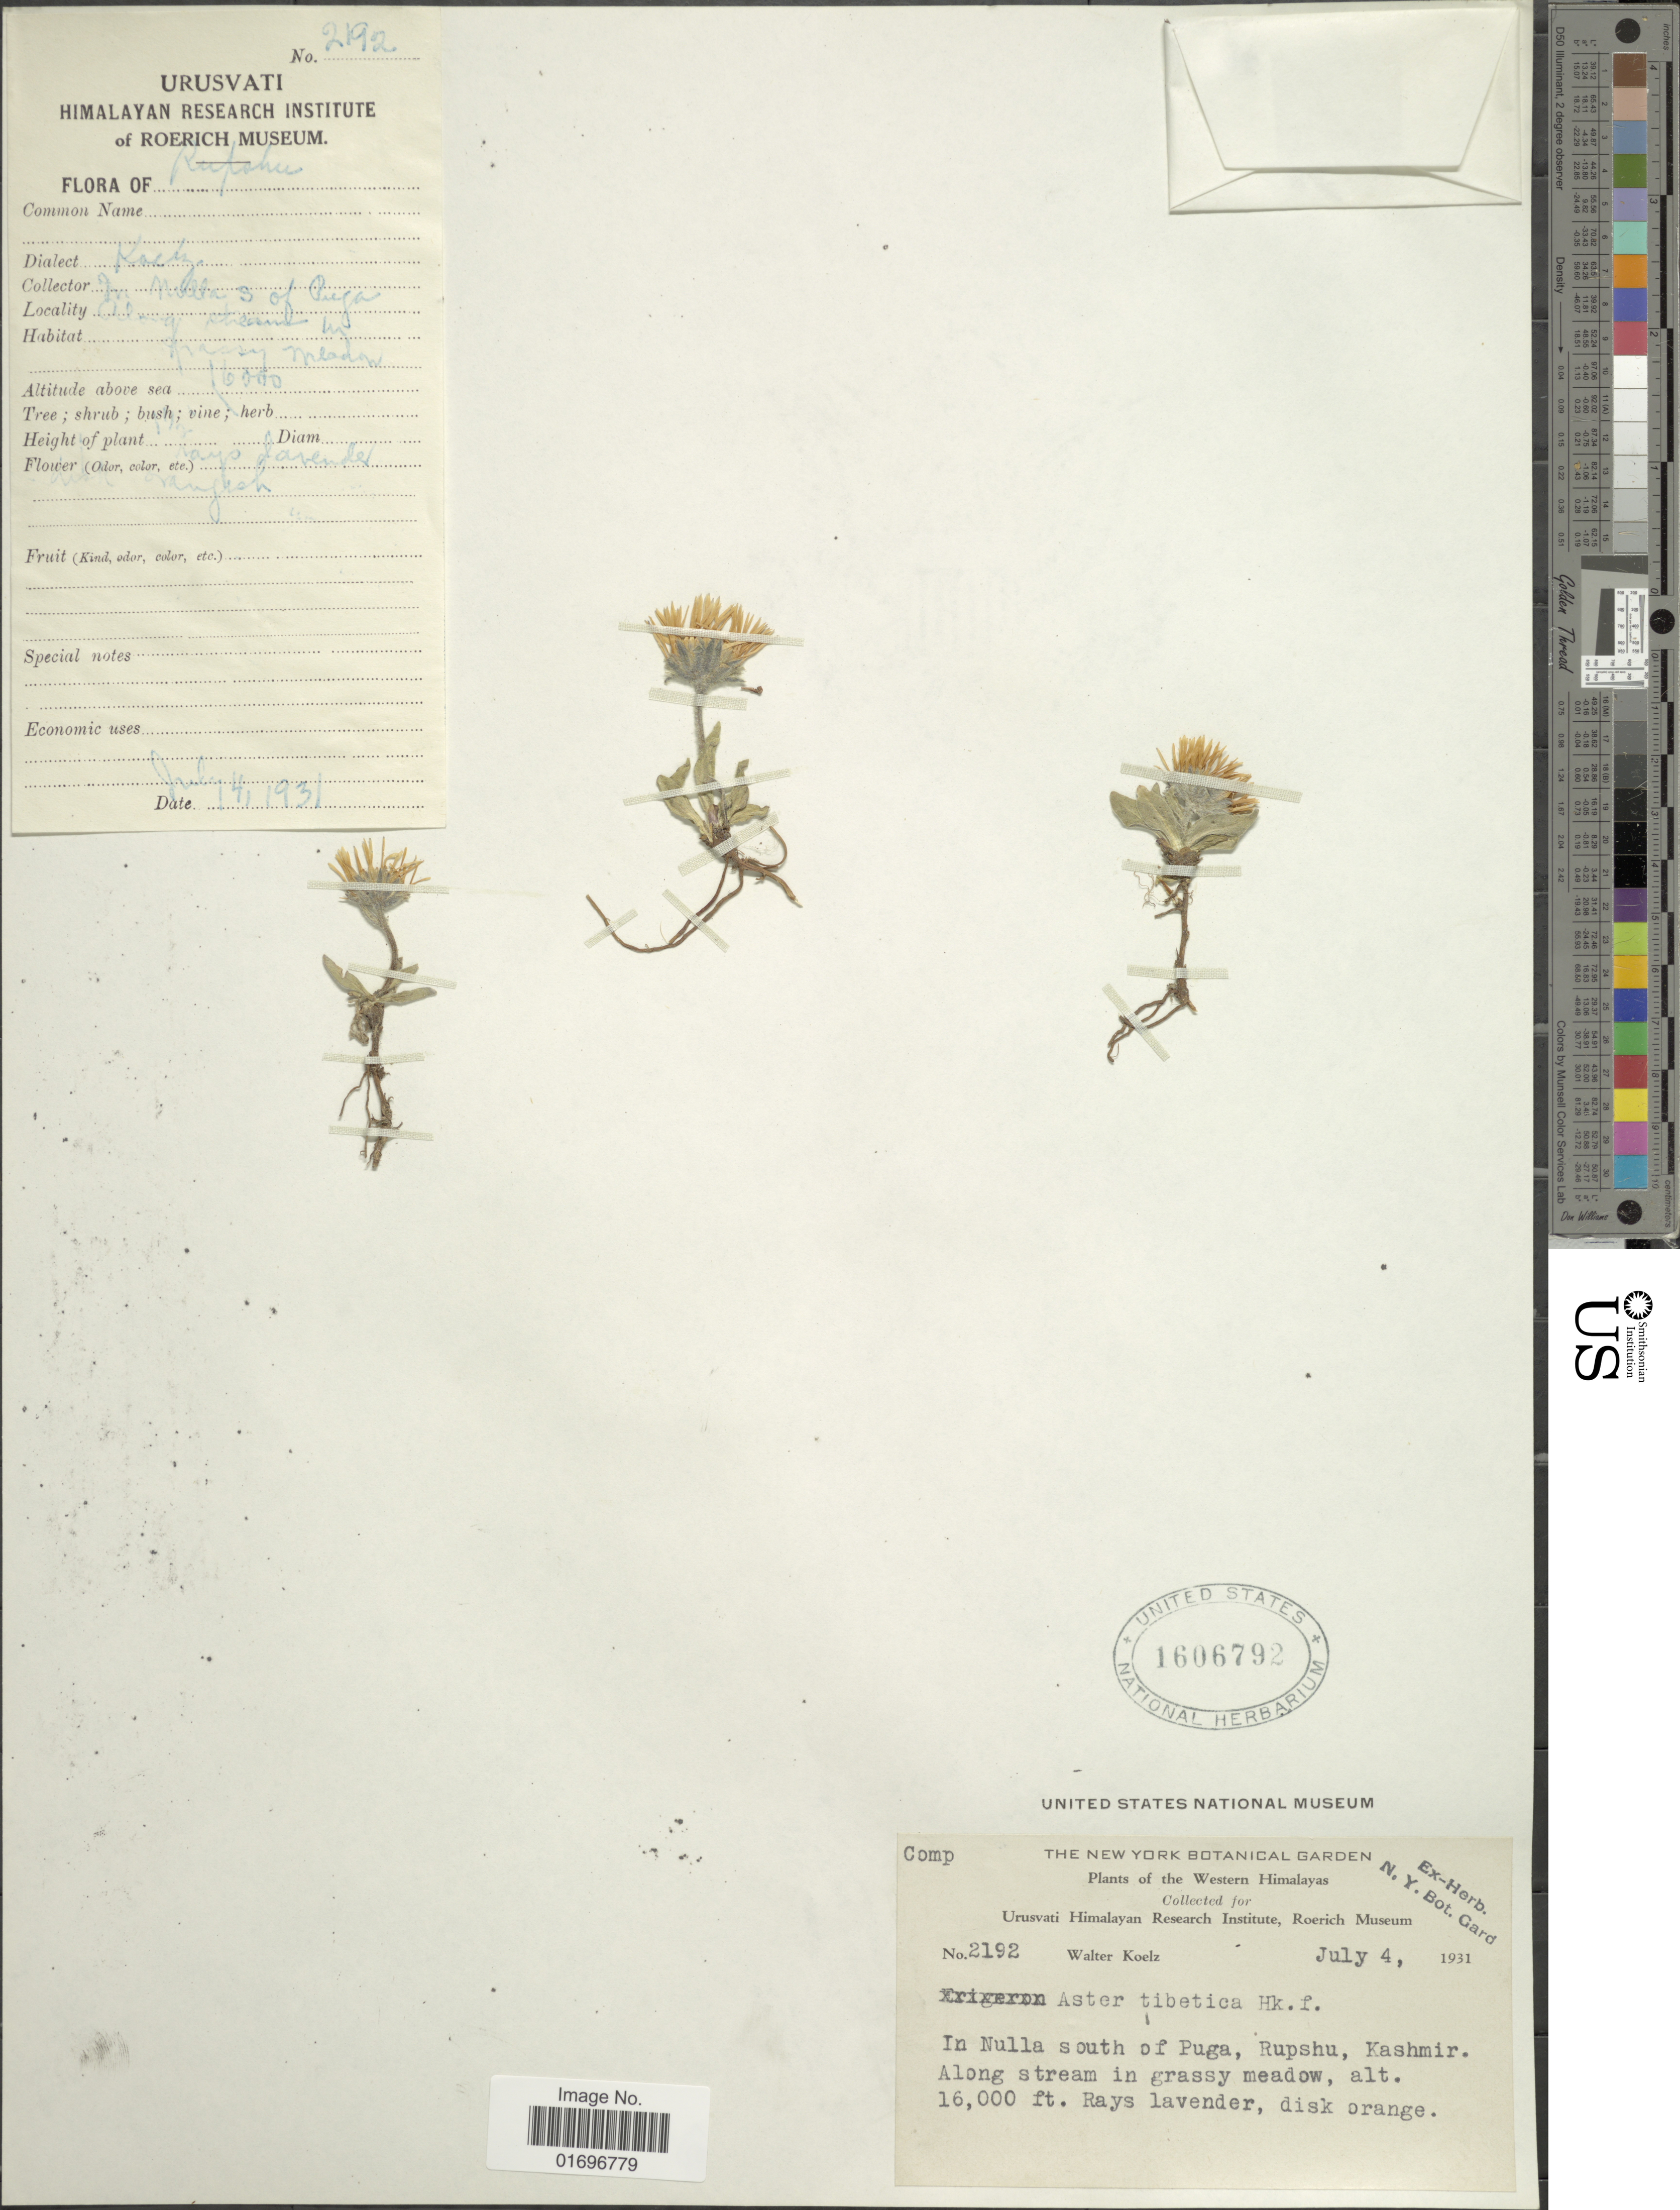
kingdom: Plantae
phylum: Tracheophyta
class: Magnoliopsida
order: Asterales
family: Asteraceae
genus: Aster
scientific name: Aster tibeticus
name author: Hook. f.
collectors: W. N. Koelz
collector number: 2192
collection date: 1931-07-04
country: India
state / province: Jammu and Kashmir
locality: Western Himalayas. In Nulla south of Puga, Rupshu, Kashmir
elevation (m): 4877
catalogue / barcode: US 1606792